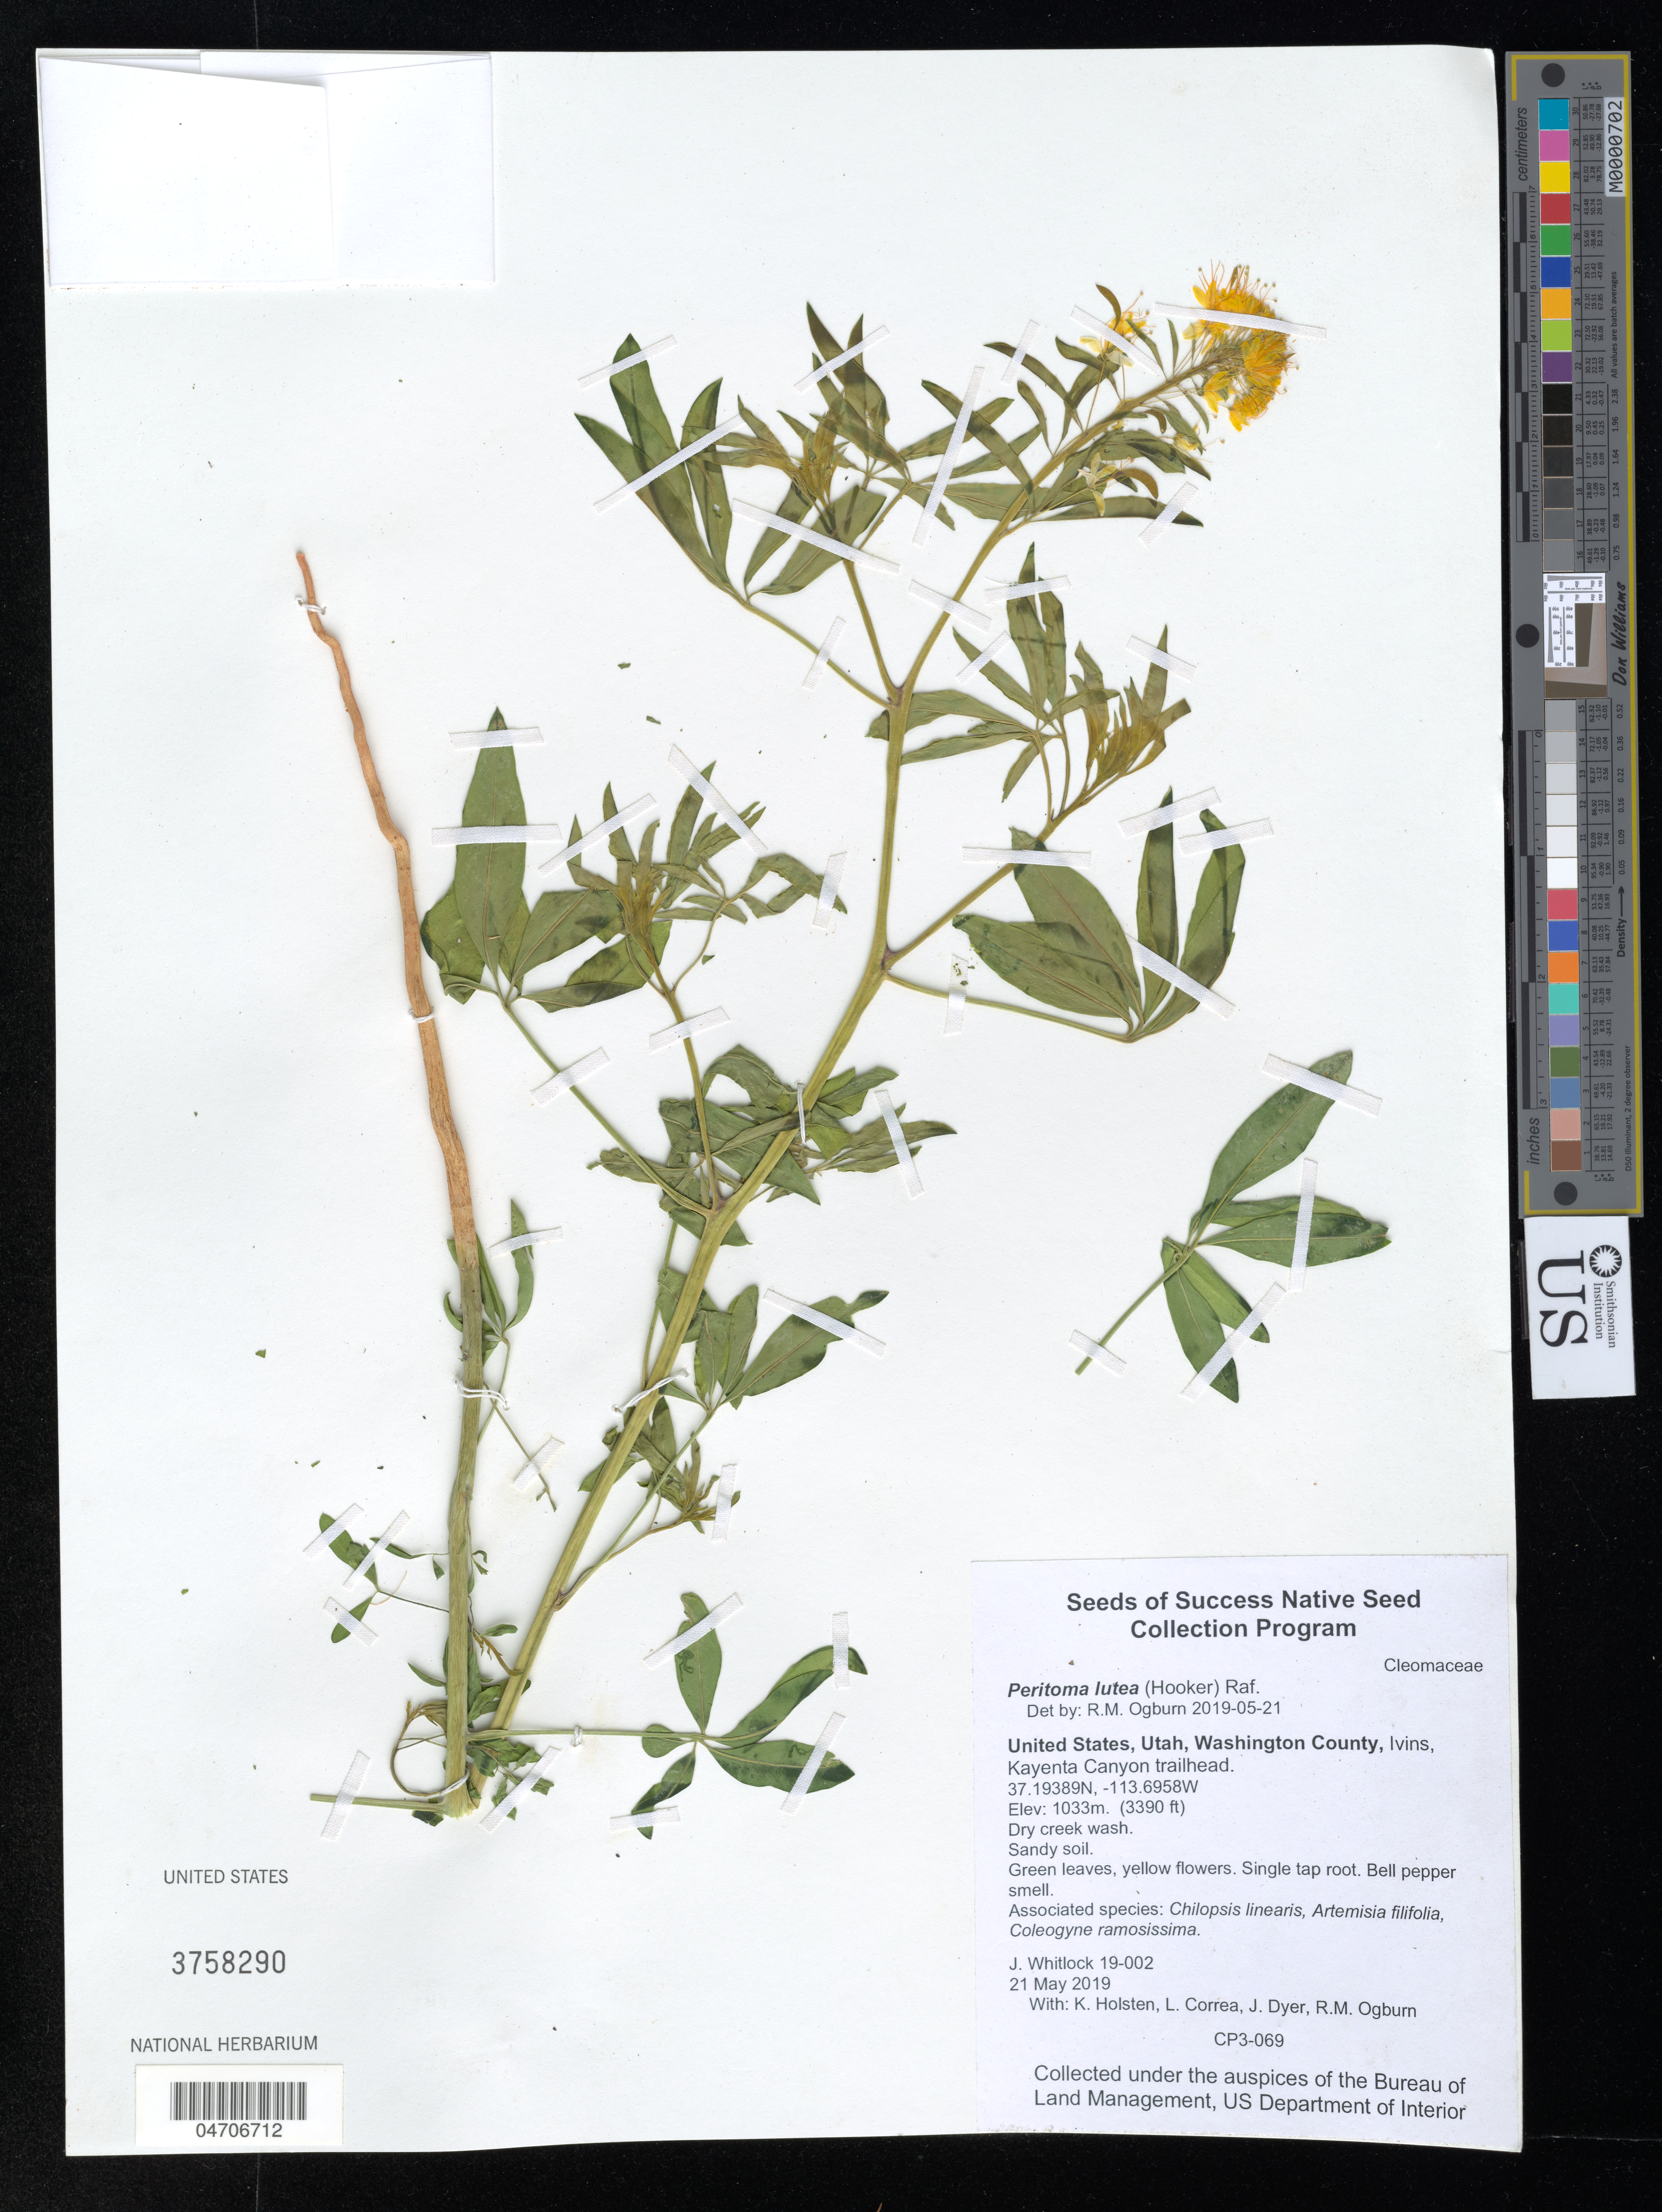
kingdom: Plantae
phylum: Tracheophyta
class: Magnoliopsida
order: Brassicales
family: Cleomaceae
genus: Peritoma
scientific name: Peritoma lutea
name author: (Hook.) Raf.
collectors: A. Quintanar Castillo, B. Ponman, L. Correa & A. Bonnette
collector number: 19-002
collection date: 2019-05-21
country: United States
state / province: Utah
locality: Washington County, Ivins, Kayenta Canyon trailhead.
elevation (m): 1033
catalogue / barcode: US 3758290